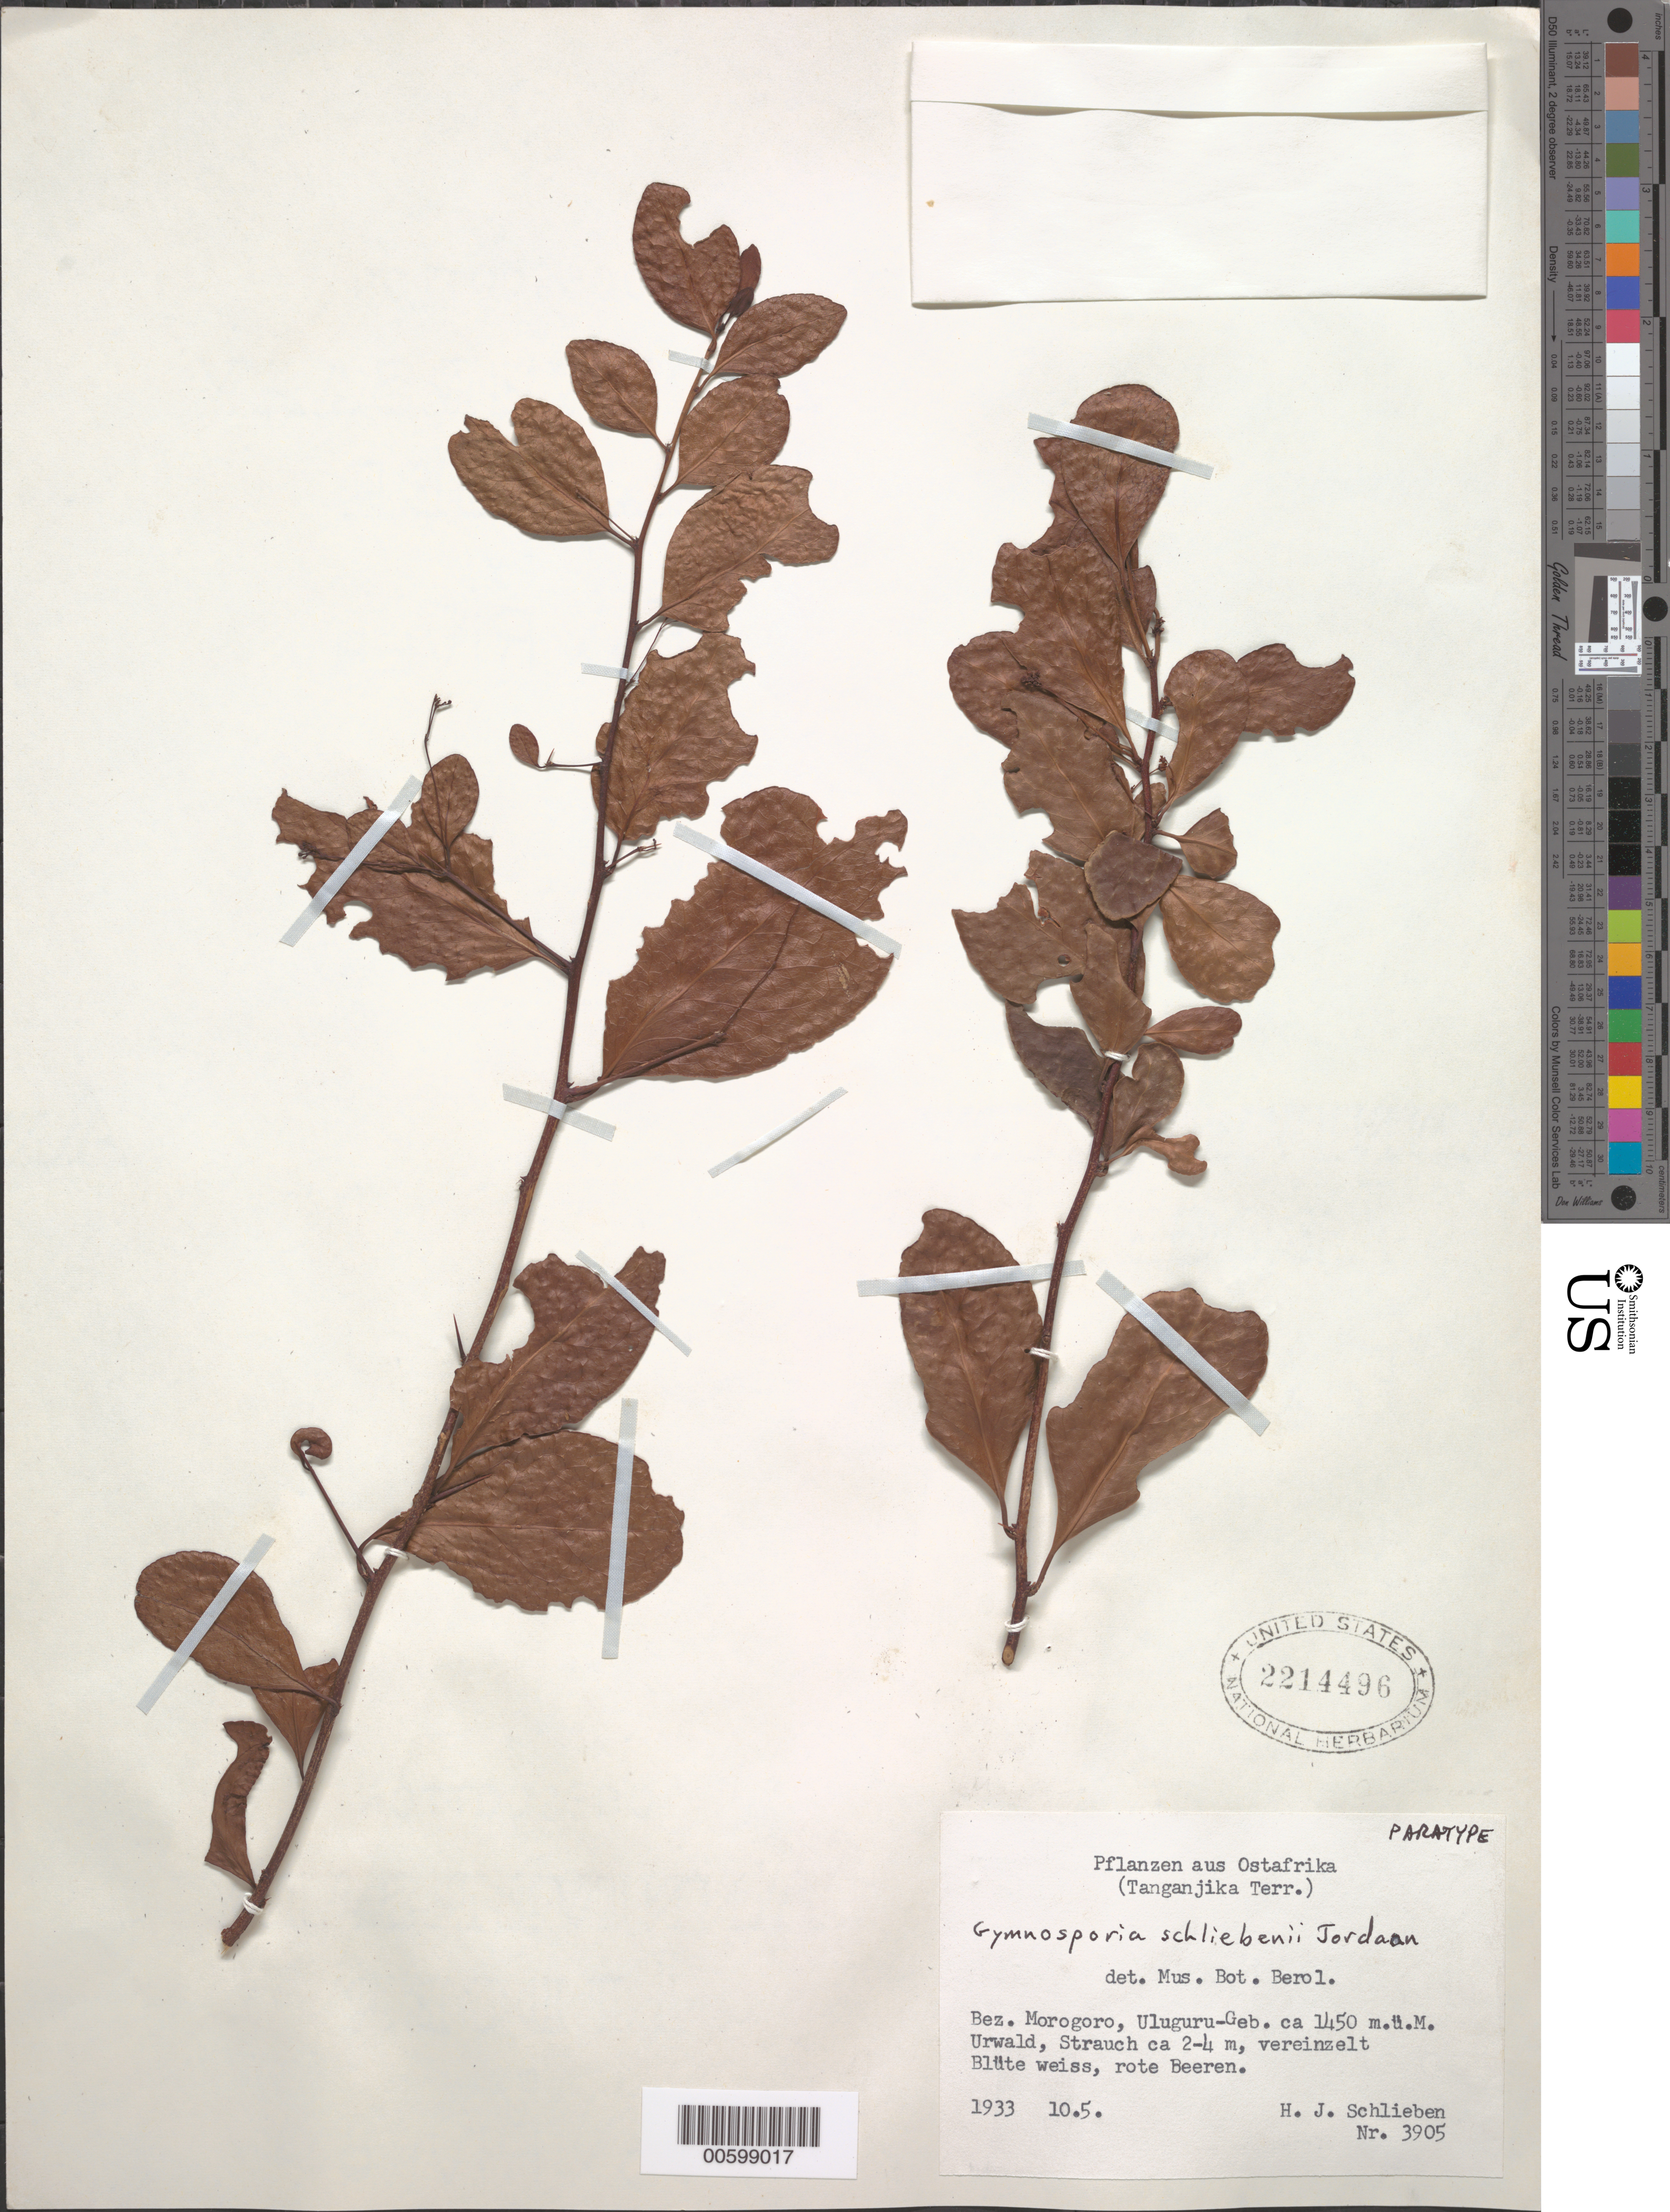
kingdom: Plantae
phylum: Tracheophyta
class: Magnoliopsida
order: Celastrales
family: Celastraceae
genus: Gymnosporia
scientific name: Gymnosporia schliebenii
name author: Jordaan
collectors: H. J. Schlieben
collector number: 3905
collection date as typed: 10 May 1933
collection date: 1933-05-10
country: Tanzania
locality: Morogoro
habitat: Uluguru-Geb, Urwald, Strauch ca 2-4 m, vereinzelt Blte weiss, rote Beeren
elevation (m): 1450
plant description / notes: PARATYPE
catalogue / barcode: US 2214496